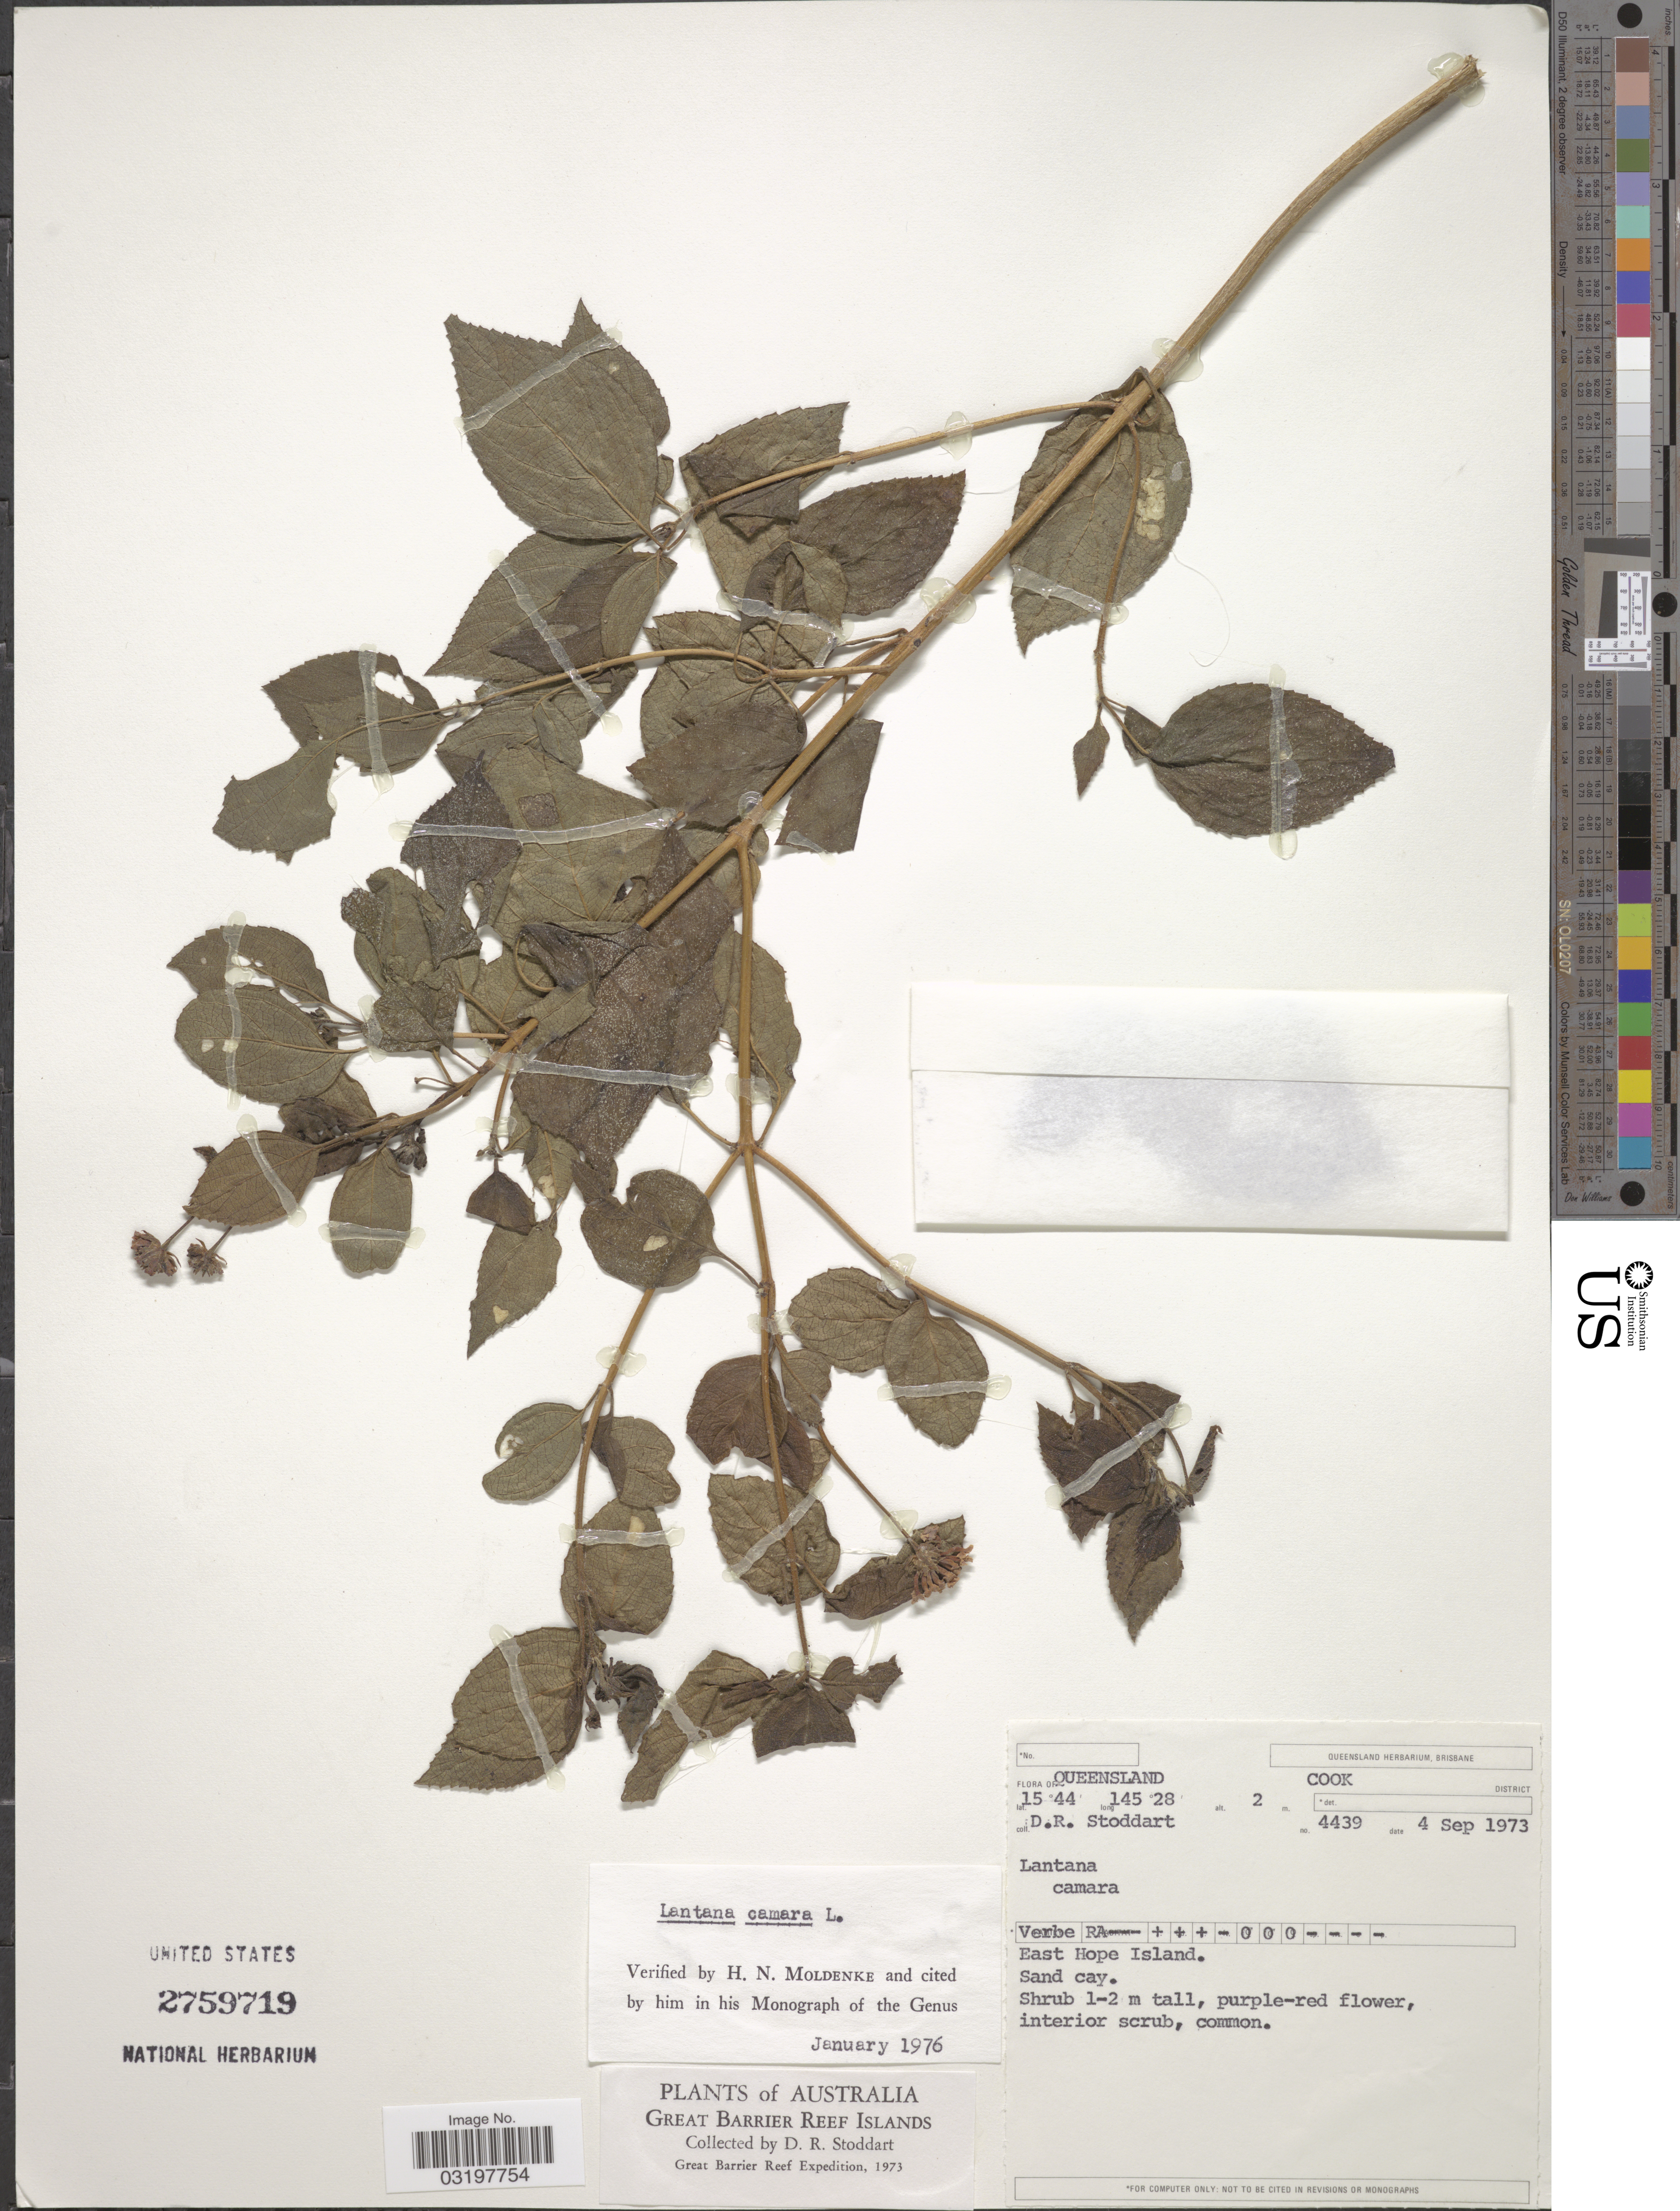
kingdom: Plantae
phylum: Tracheophyta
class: Magnoliopsida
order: Lamiales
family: Verbenaceae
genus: Lantana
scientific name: Lantana camara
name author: L.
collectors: D. R. Stoddart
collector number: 4439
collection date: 1973-09-04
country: Australia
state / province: Queensland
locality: Cook District, East Hope Island.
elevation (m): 2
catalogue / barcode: US 2759719